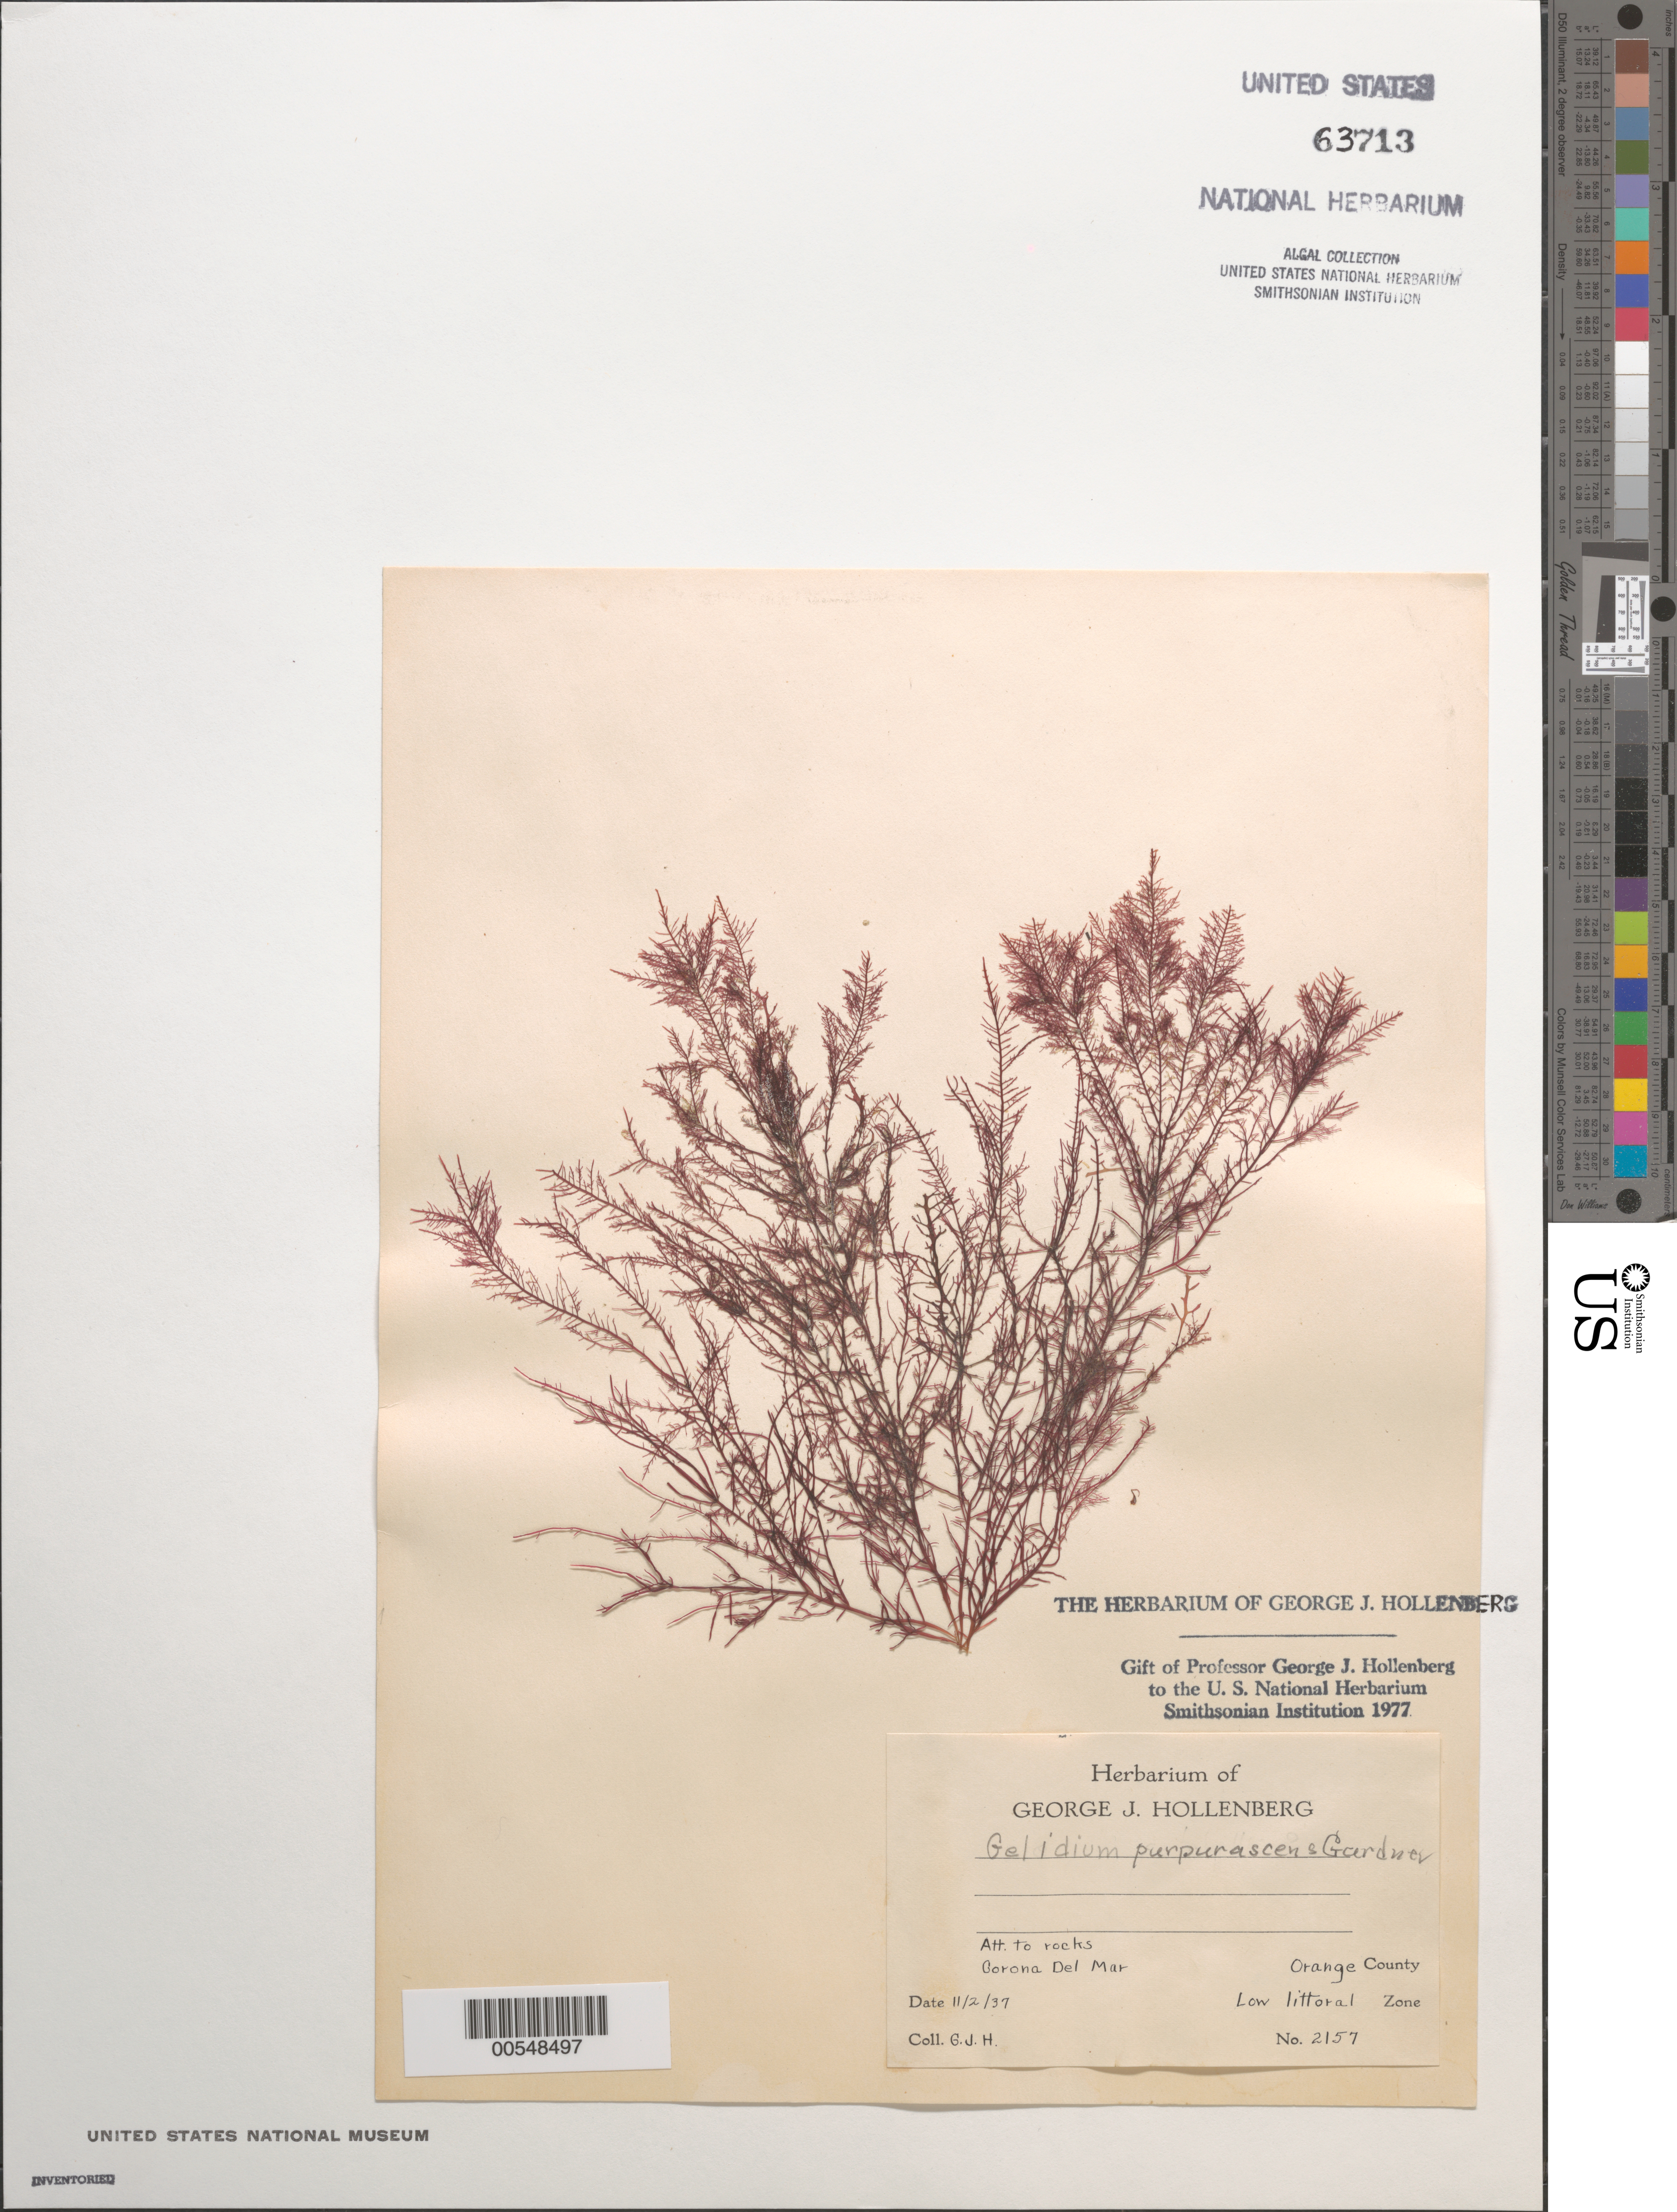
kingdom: Plantae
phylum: Rhodophyta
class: Florideophyceae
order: Gelidiales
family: Gelidiaceae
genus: Gelidium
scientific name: Gelidium purpurascens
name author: N.L. Gardner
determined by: Hollenberg, George J.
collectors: G. Hollenberg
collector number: GJH 2157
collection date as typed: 02 Nov 1937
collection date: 1937-11-02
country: United States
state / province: California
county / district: Orange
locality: Corona del Mar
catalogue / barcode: US 63713